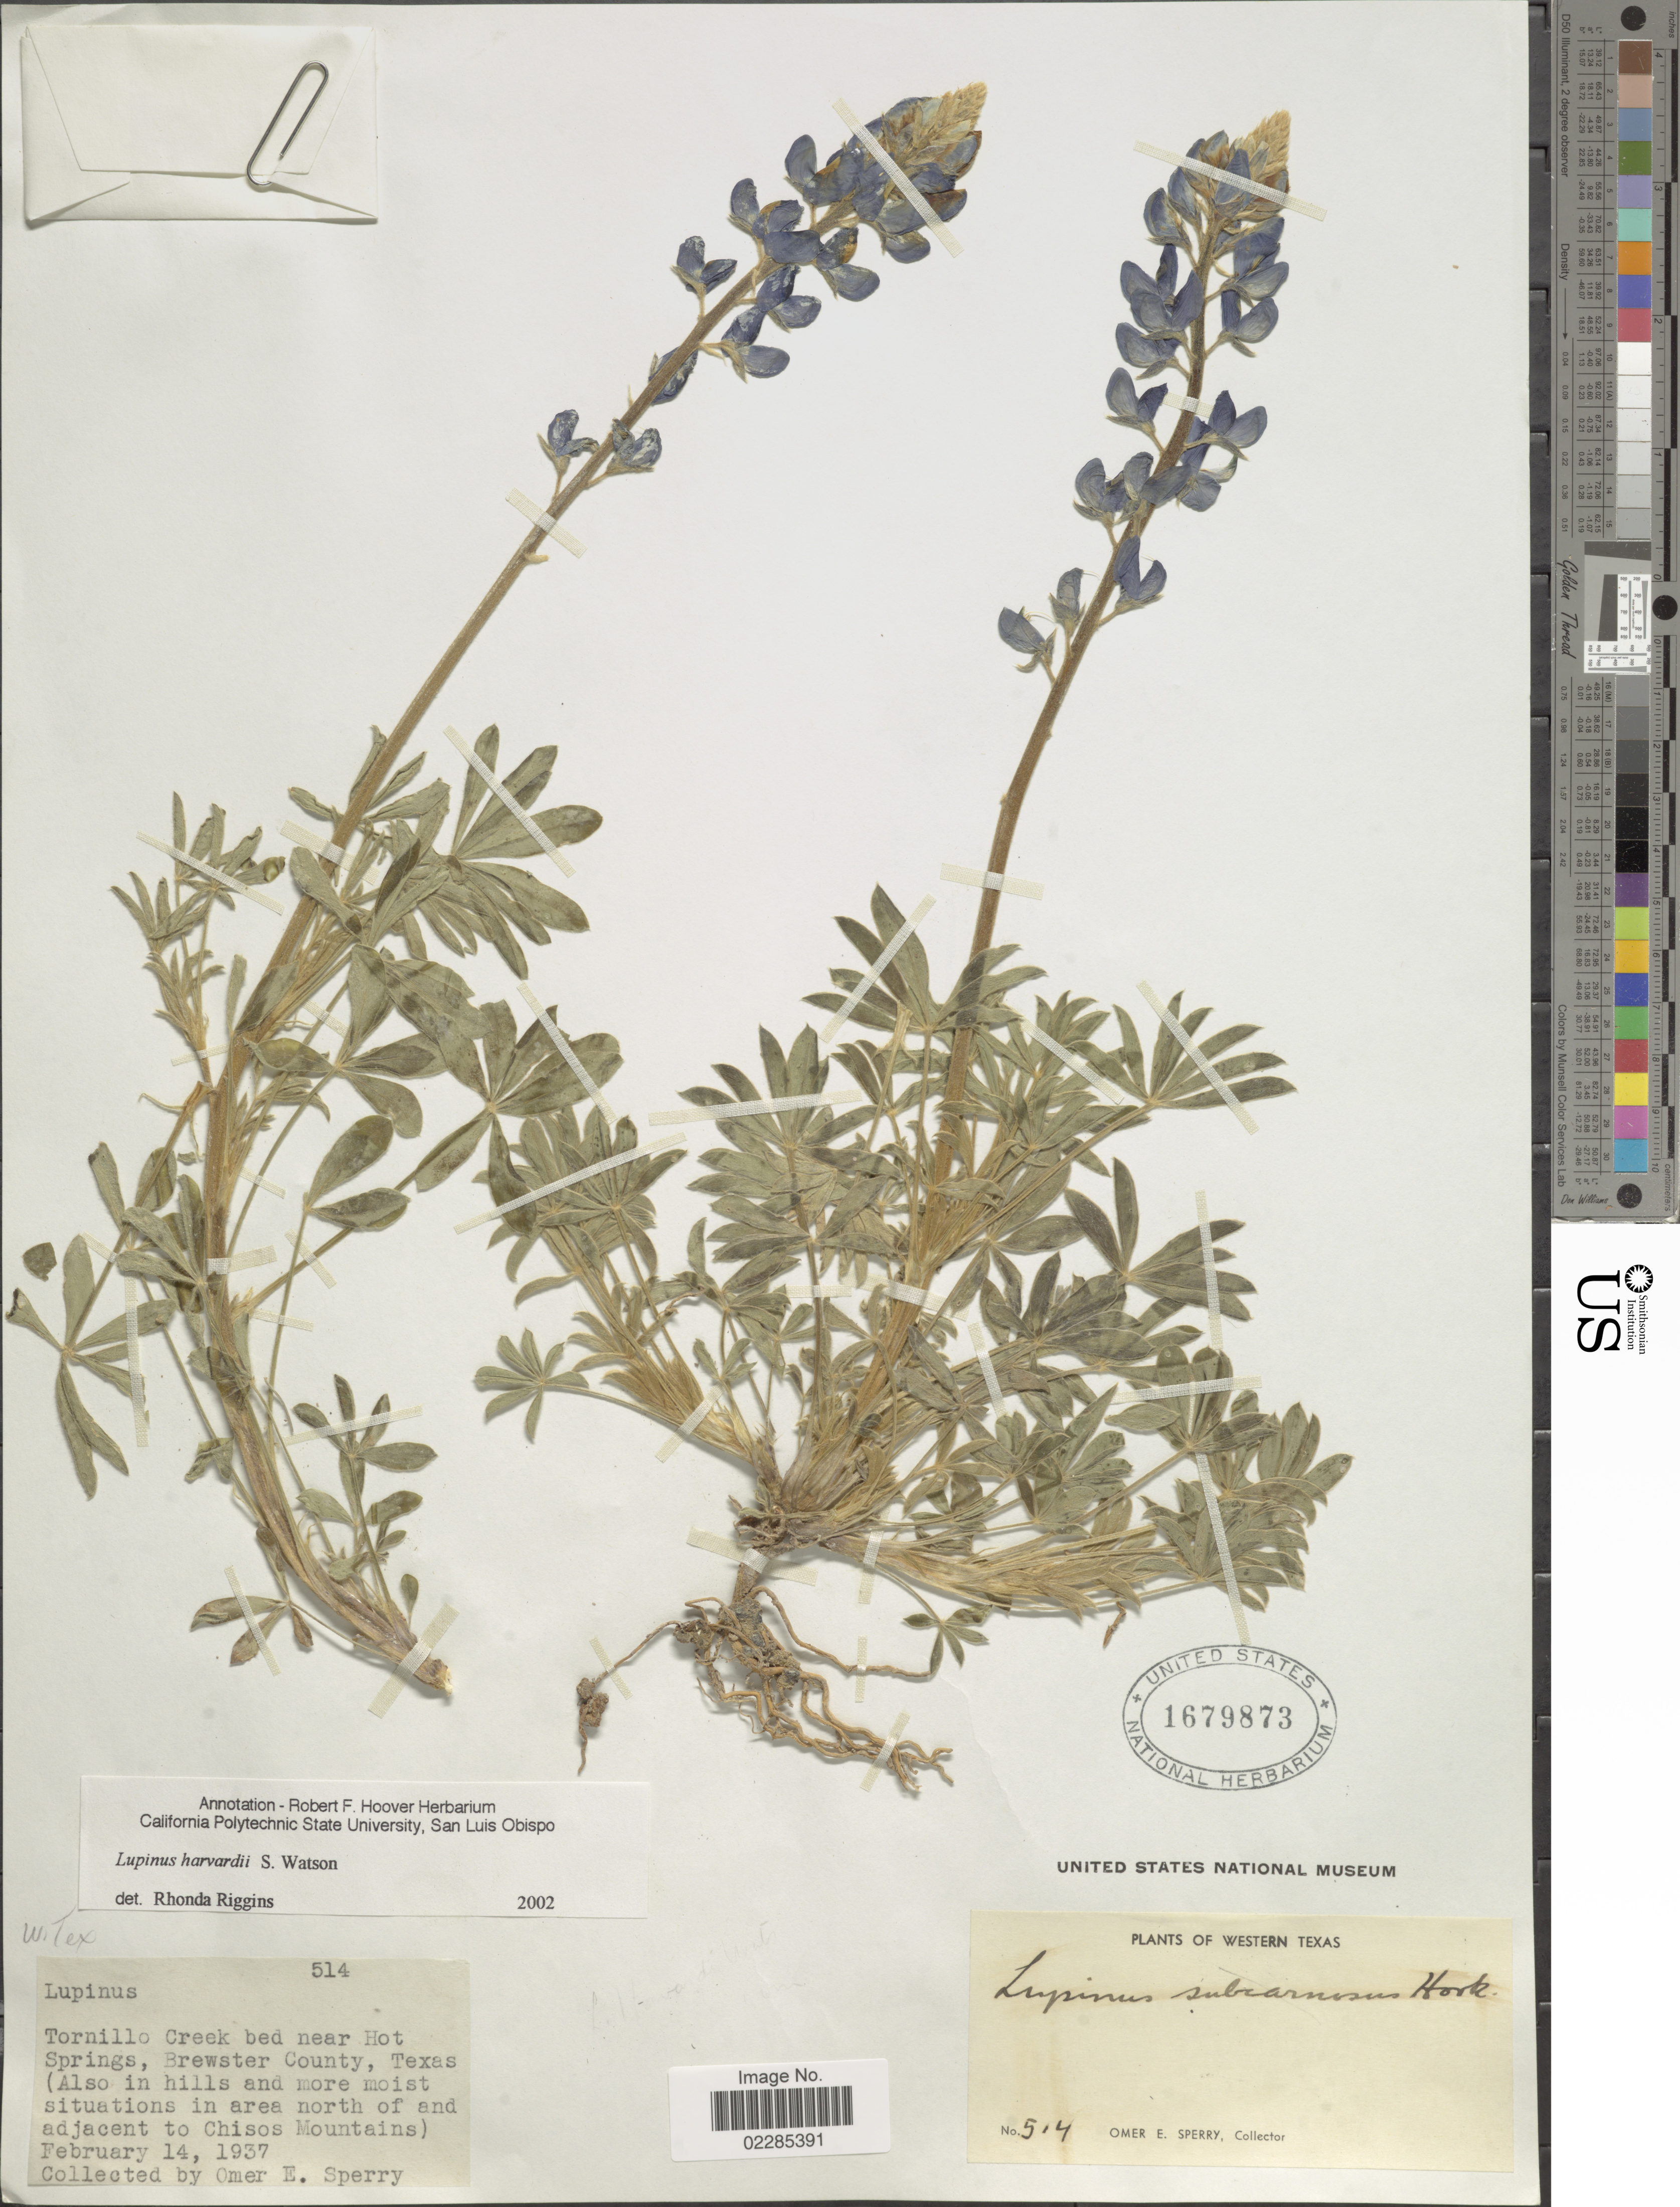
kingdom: Plantae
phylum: Tracheophyta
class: Magnoliopsida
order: Fabales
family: Fabaceae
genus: Lupinus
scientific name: Lupinus havardii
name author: S. Watson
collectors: O. E. Sperry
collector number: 514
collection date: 1937-02-14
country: United States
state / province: Texas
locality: Western Texas, Tornillo Creek bed near Hot Springs, Brewster County, (Alsi in hills and more moist situation in area north of and adjacent to Chisos Mountains)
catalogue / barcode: US 1679873